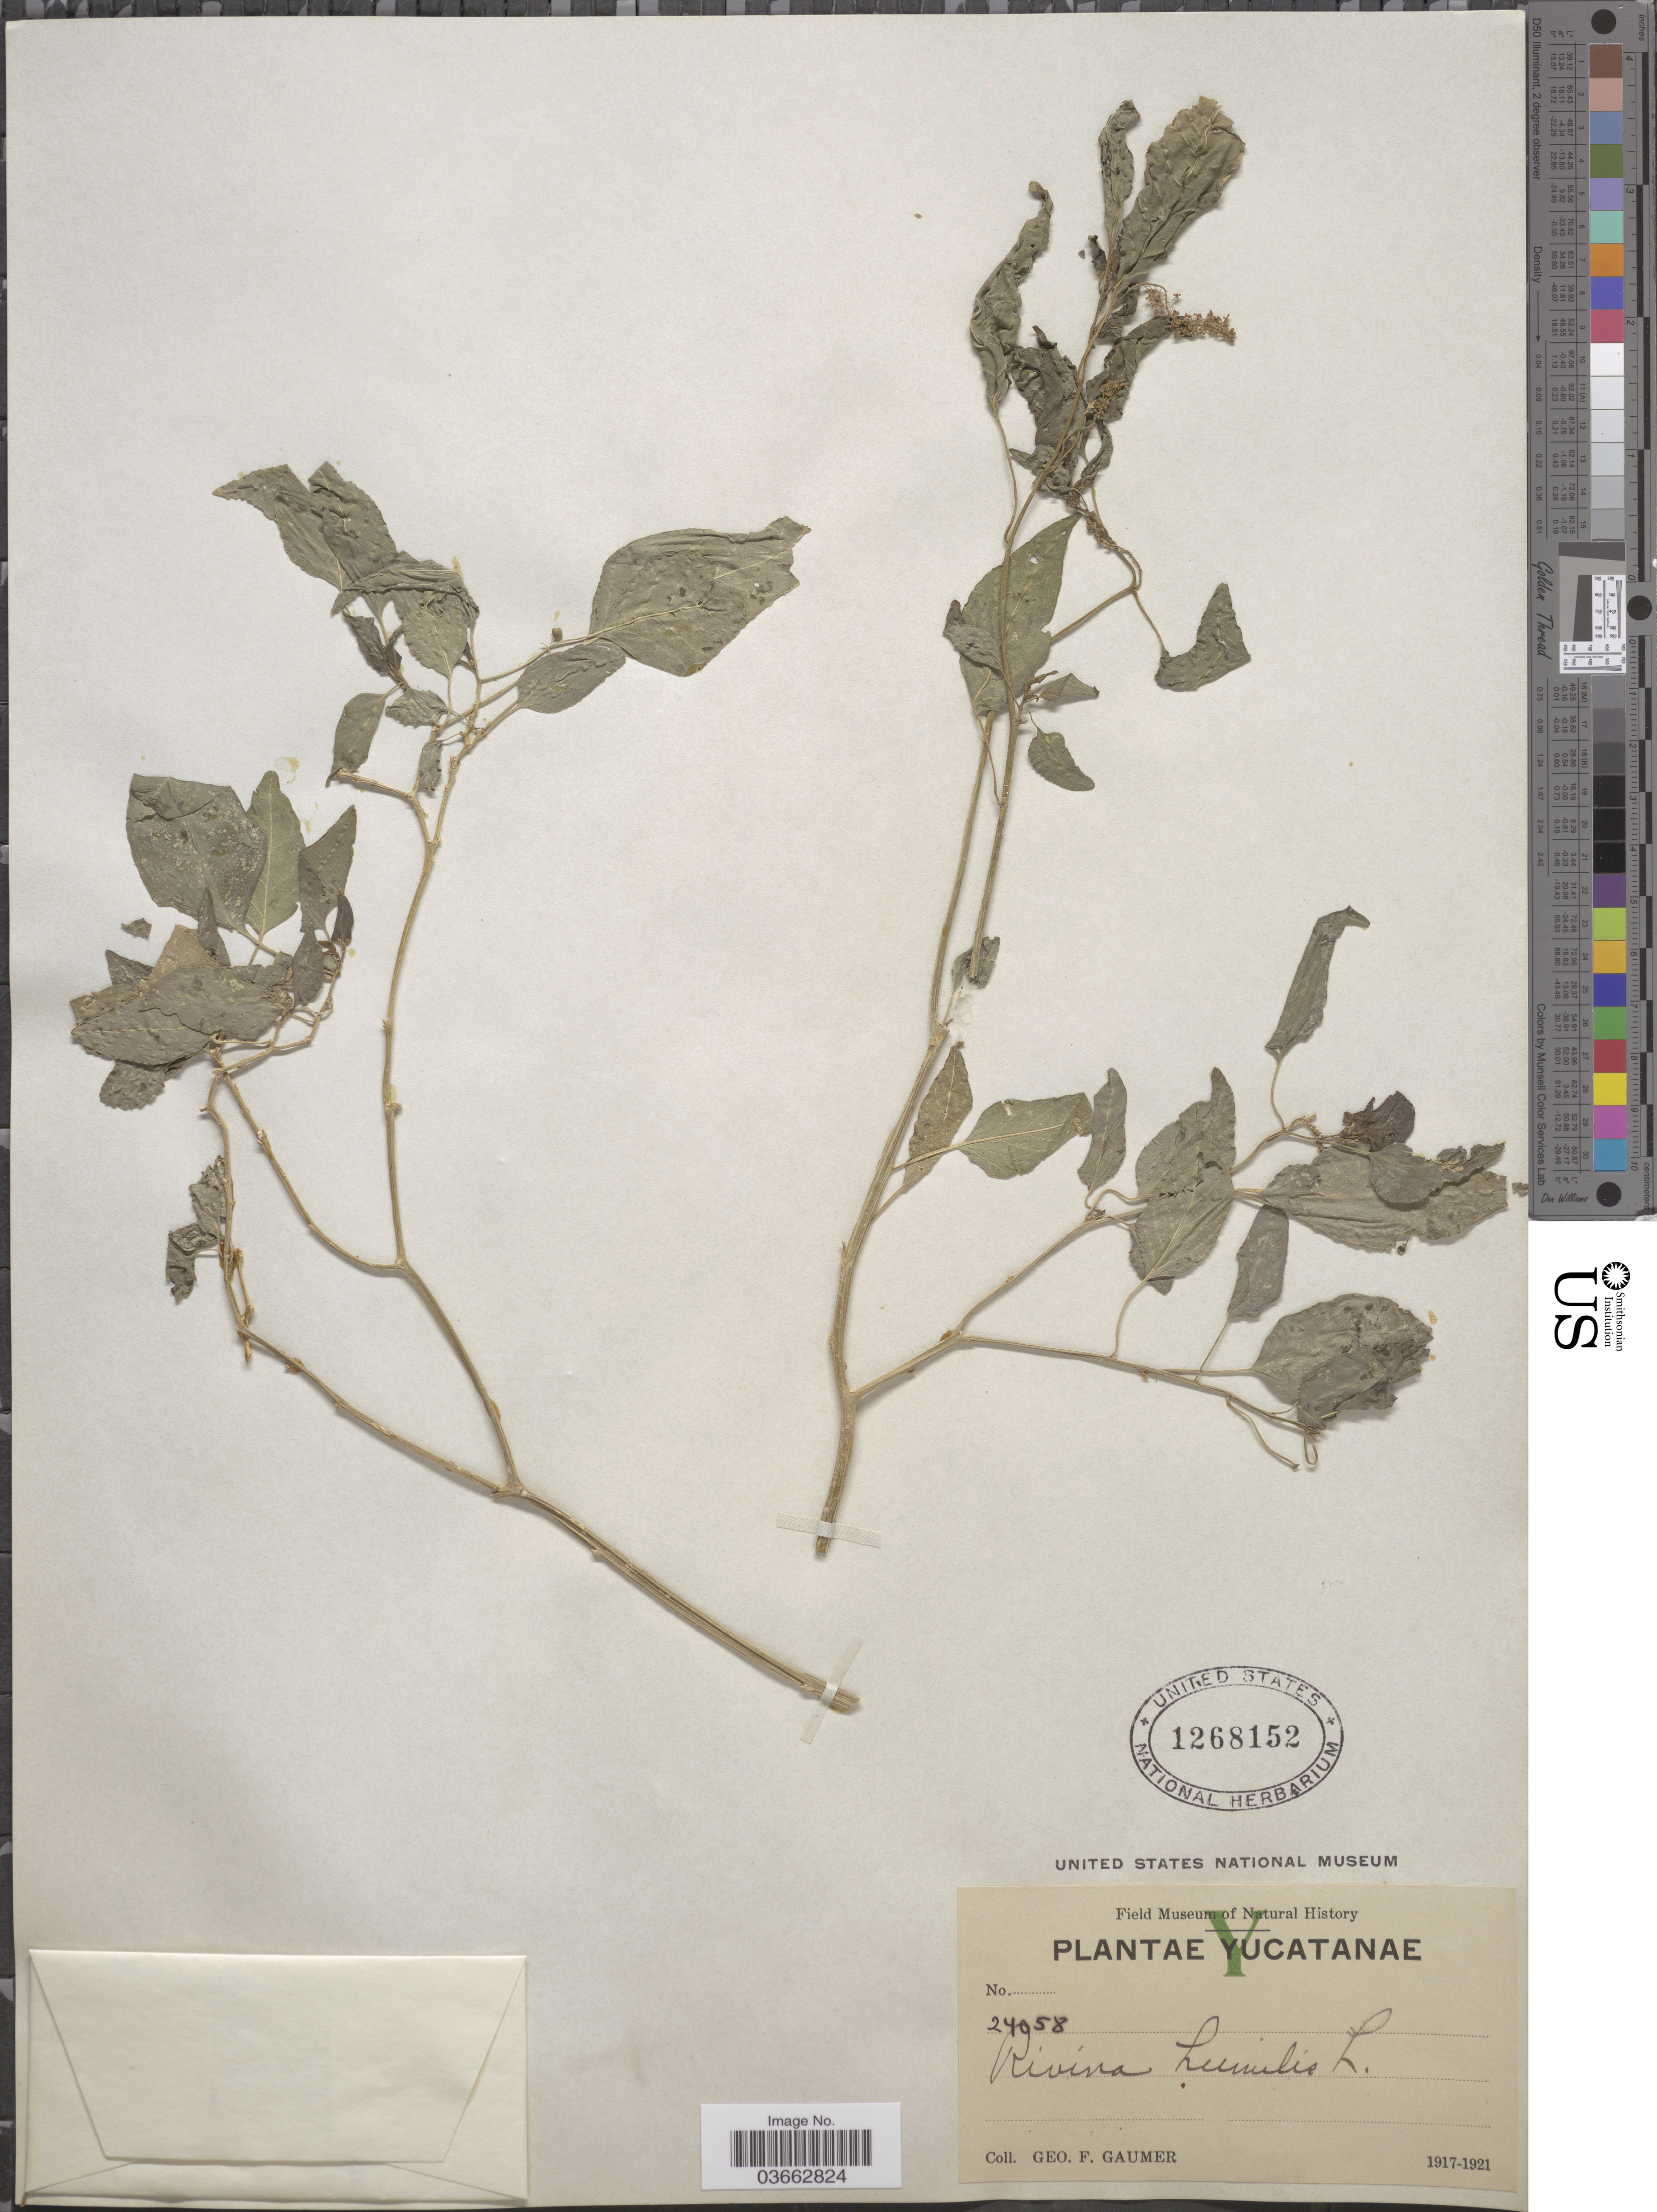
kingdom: Plantae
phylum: Tracheophyta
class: Magnoliopsida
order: Caryophyllales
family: Phytolaccaceae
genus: Rivina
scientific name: Rivina humilis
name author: L.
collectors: G. F. Gaumer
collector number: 24058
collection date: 1917/1921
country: Mexico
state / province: Yucatán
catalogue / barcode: US 1268152